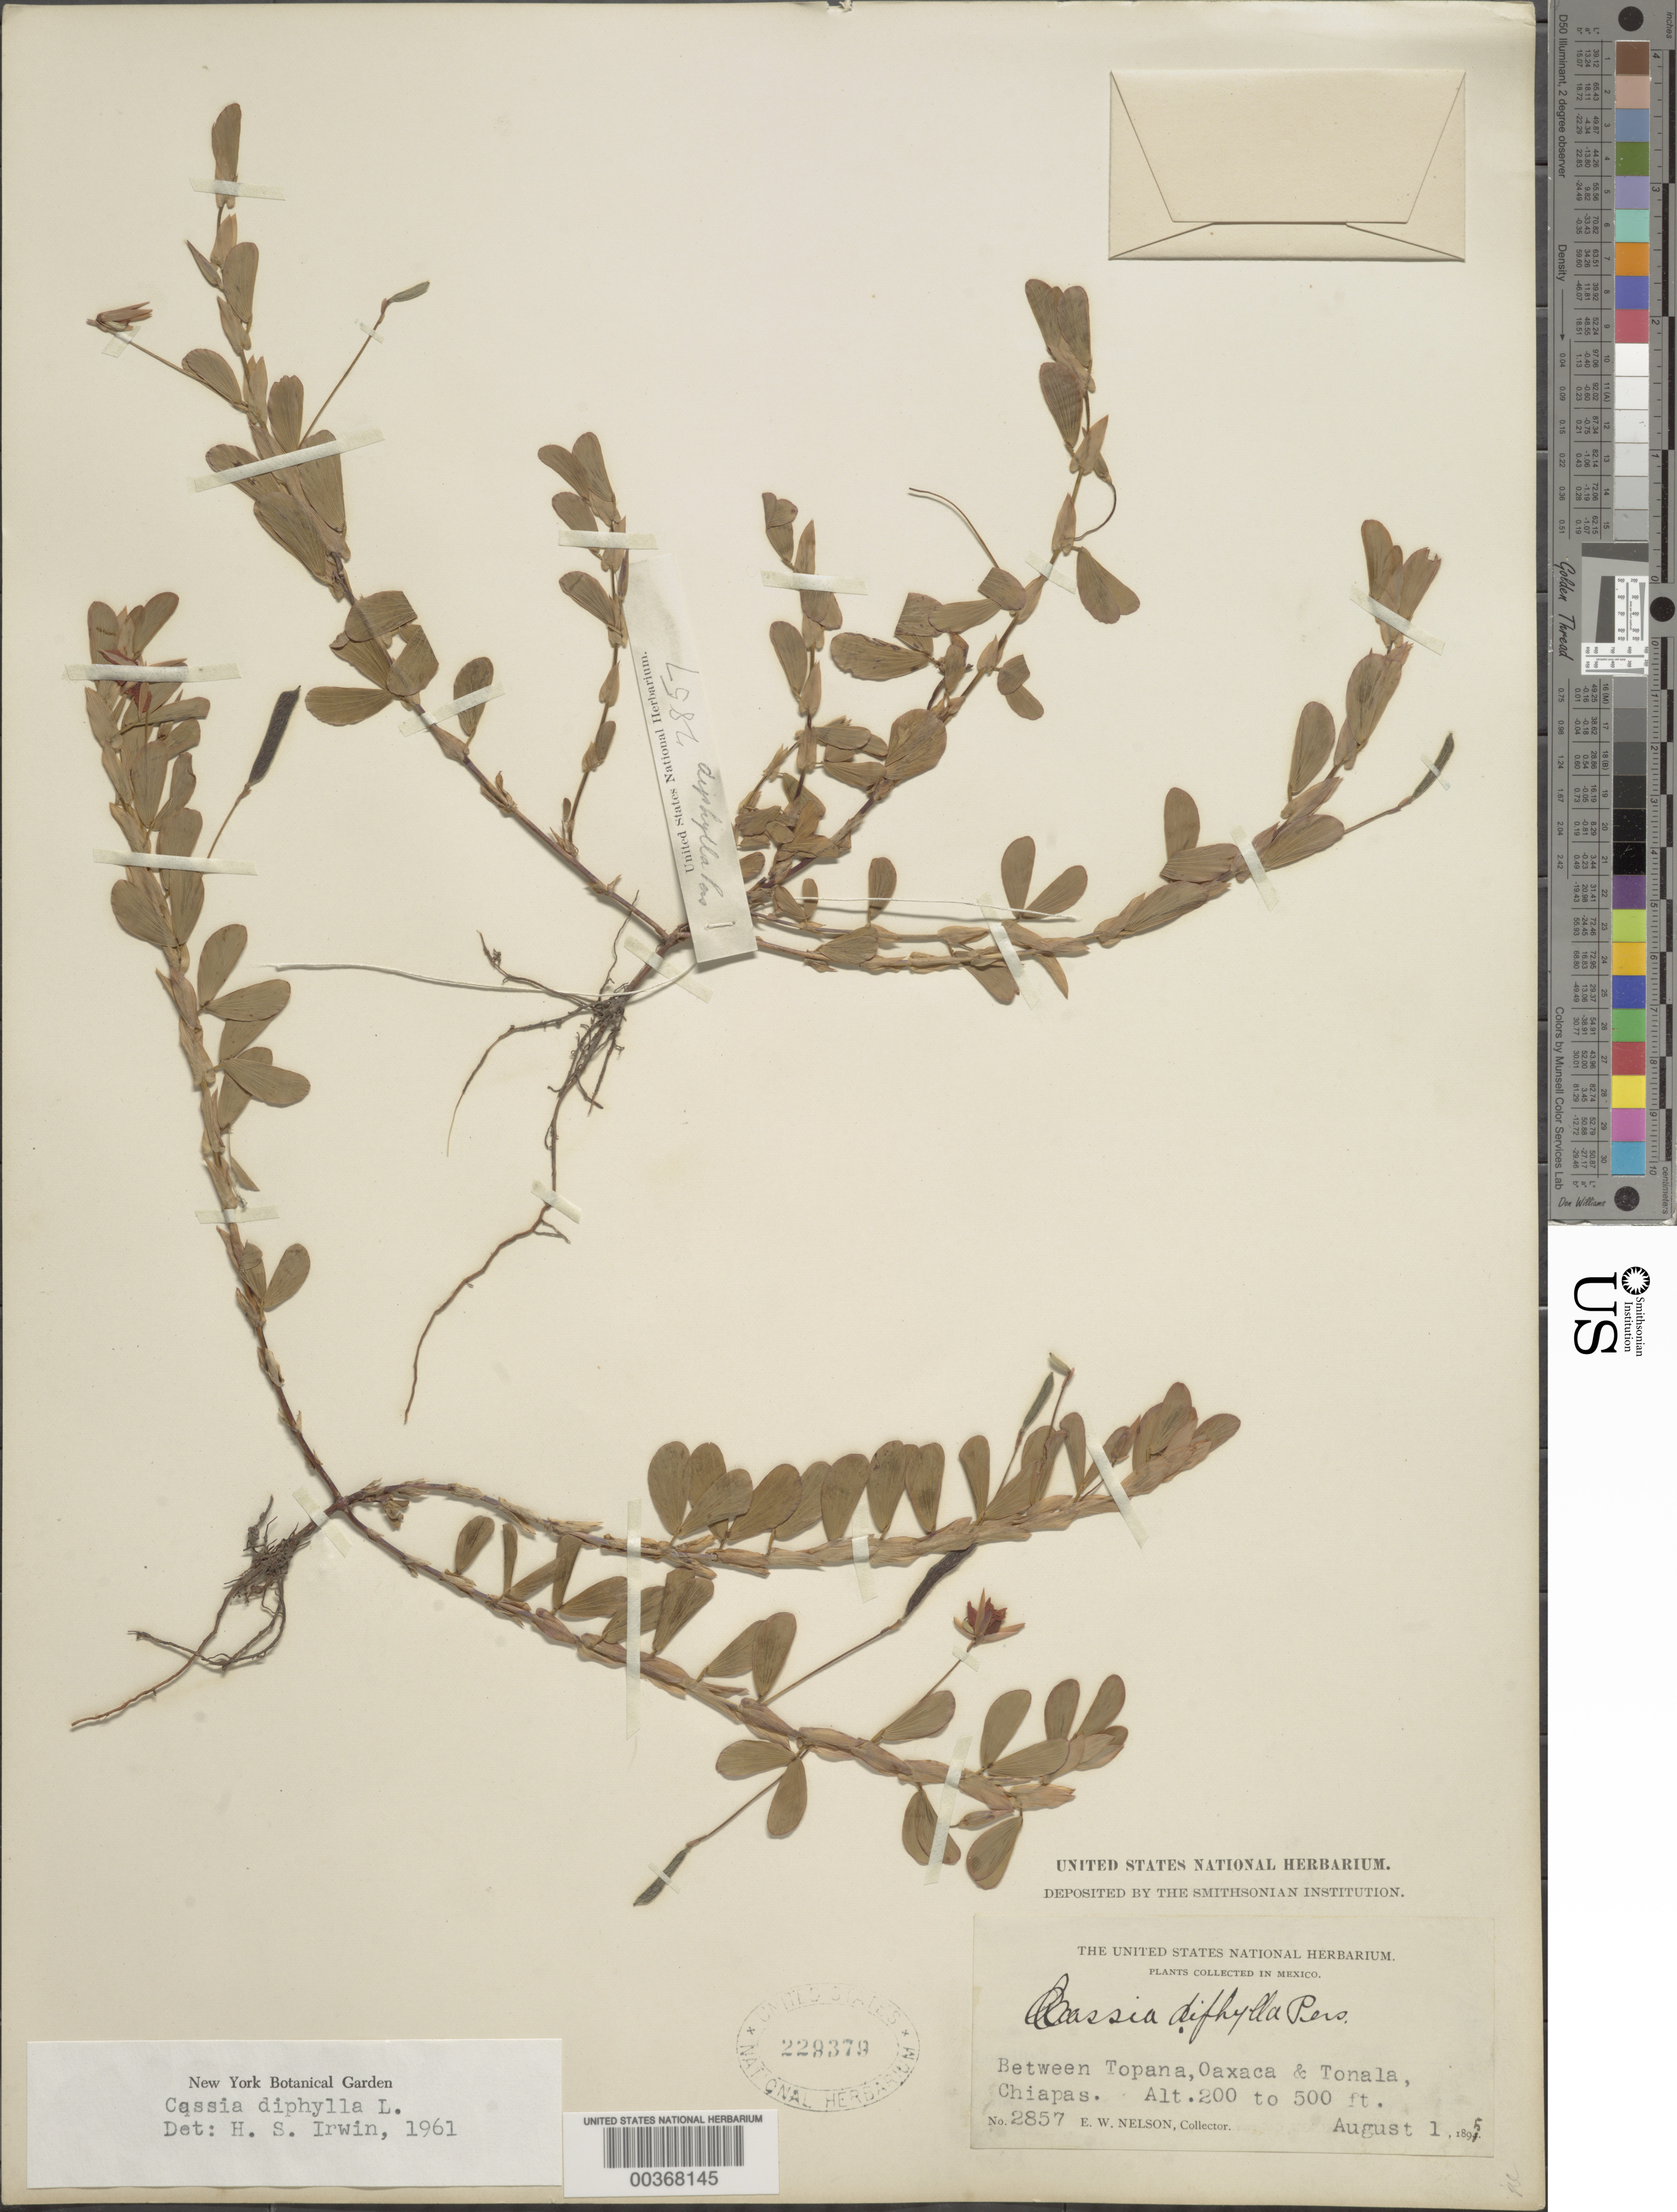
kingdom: Plantae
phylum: Tracheophyta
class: Magnoliopsida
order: Fabales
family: Fabaceae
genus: Chamaecrista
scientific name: Chamaecrista diphylla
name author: (L.) Greene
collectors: E. W. Nelson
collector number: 2857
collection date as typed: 01 Aug 1895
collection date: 1895-08-01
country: Mexico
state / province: Chiapas / Oaxaca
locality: Between Topana, Oaxaca and Tonala, Chiapas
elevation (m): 61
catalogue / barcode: US 229379